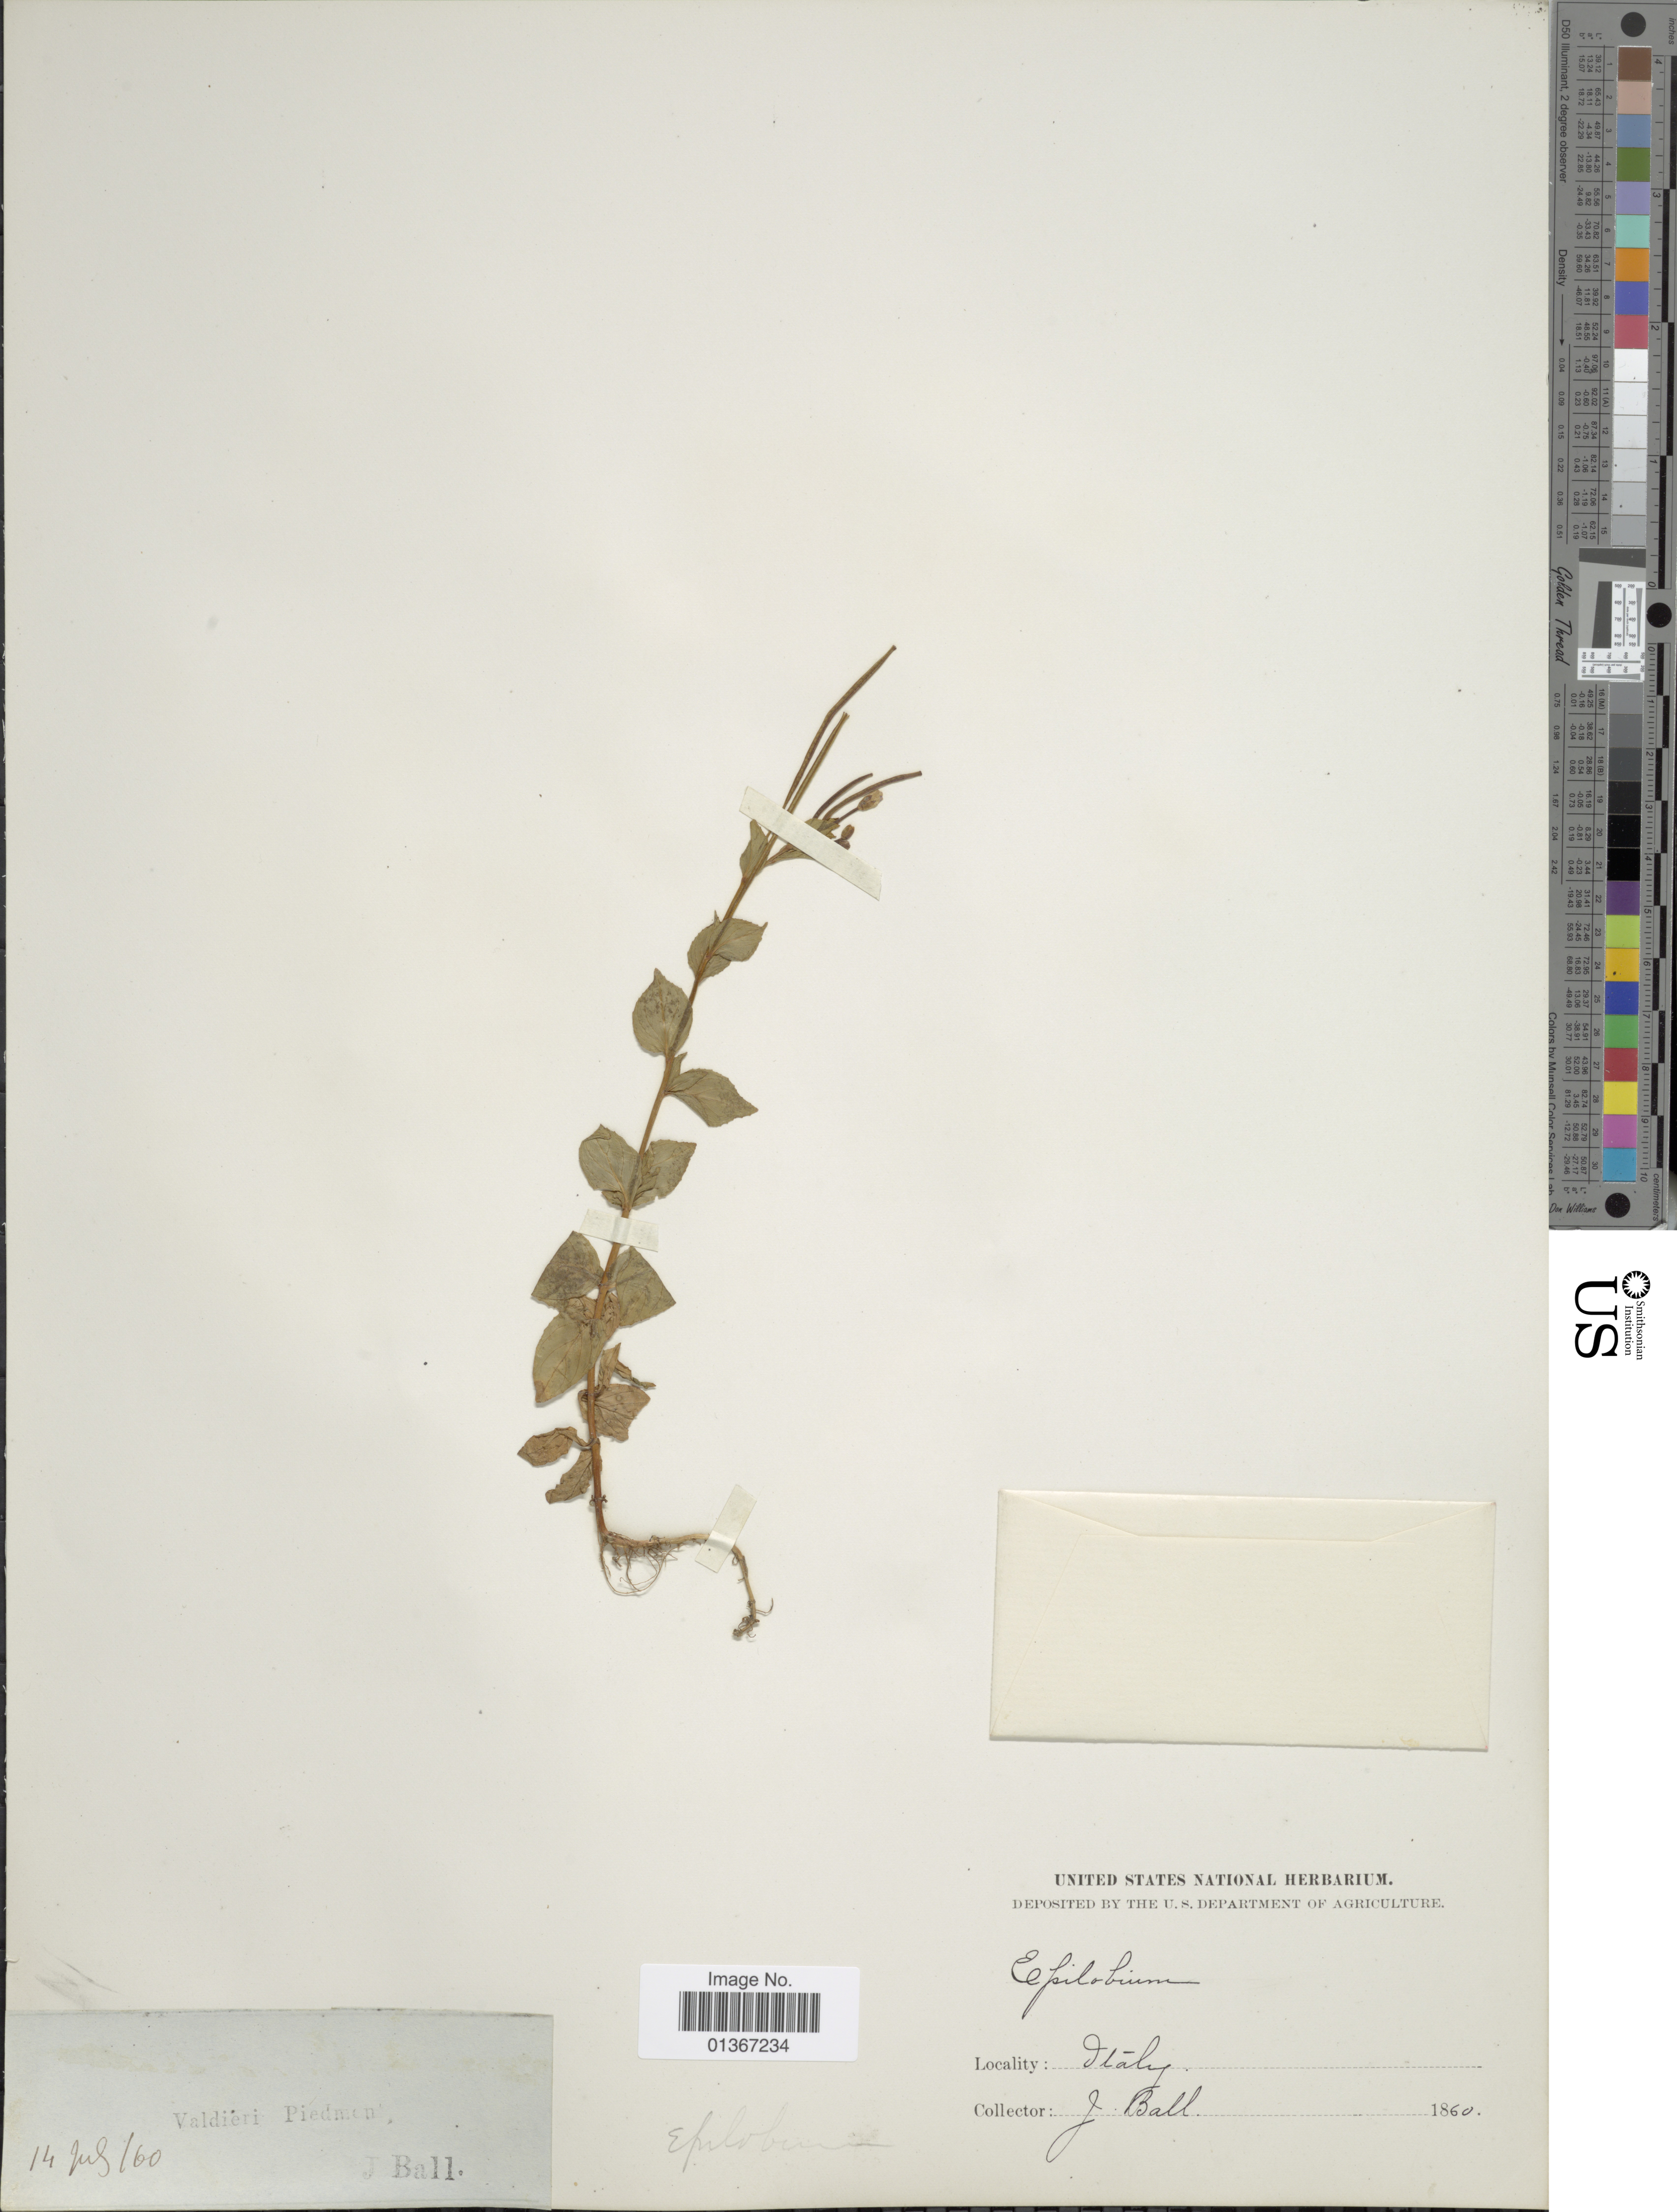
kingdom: Plantae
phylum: Tracheophyta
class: Magnoliopsida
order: Myrtales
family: Onagraceae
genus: Epilobium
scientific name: Epilobium sp.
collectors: J. Ball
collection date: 1860-07-14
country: Italy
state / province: Piedmont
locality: Valdieri